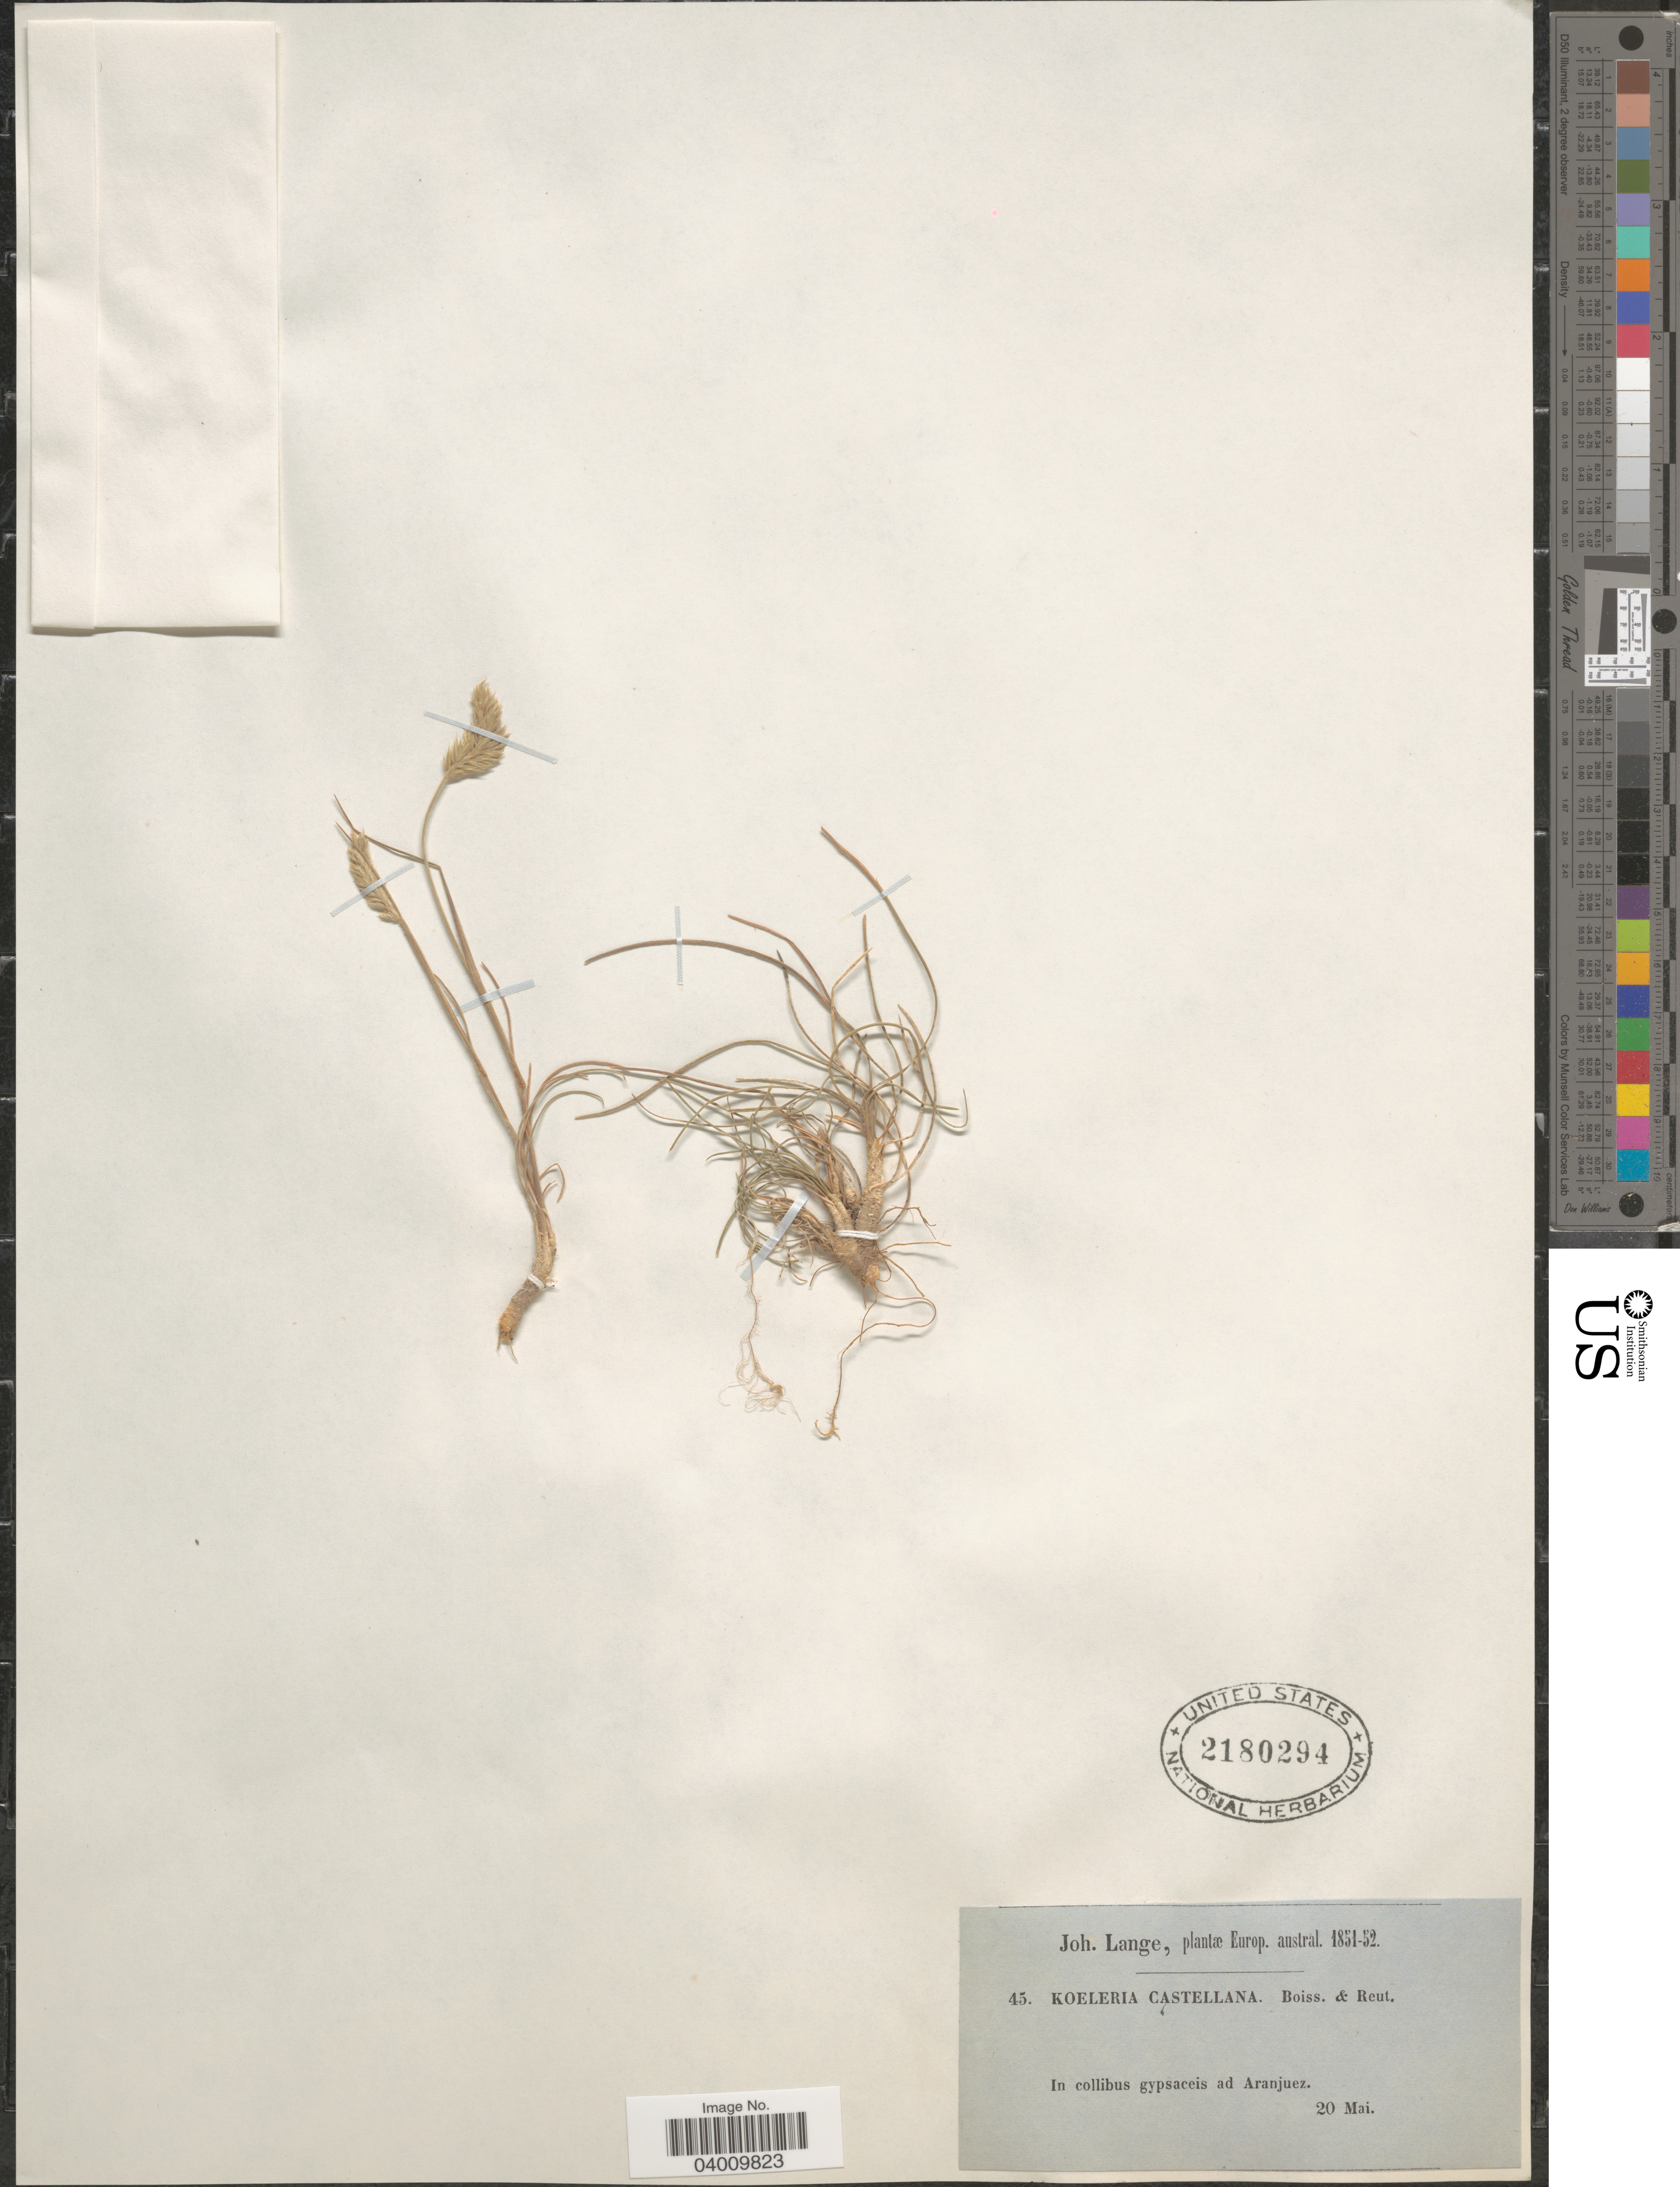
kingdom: Plantae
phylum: Tracheophyta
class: Liliopsida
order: Poales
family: Poaceae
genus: Koeleria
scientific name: Koeleria castellana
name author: Boiss. & Reut.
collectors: J. M. C. Lange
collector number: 45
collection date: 1851-05-20/1852-05-20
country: Spain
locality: Europ. austral. In collibus gypsaceis ad Aranjuez.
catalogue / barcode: US 2180294